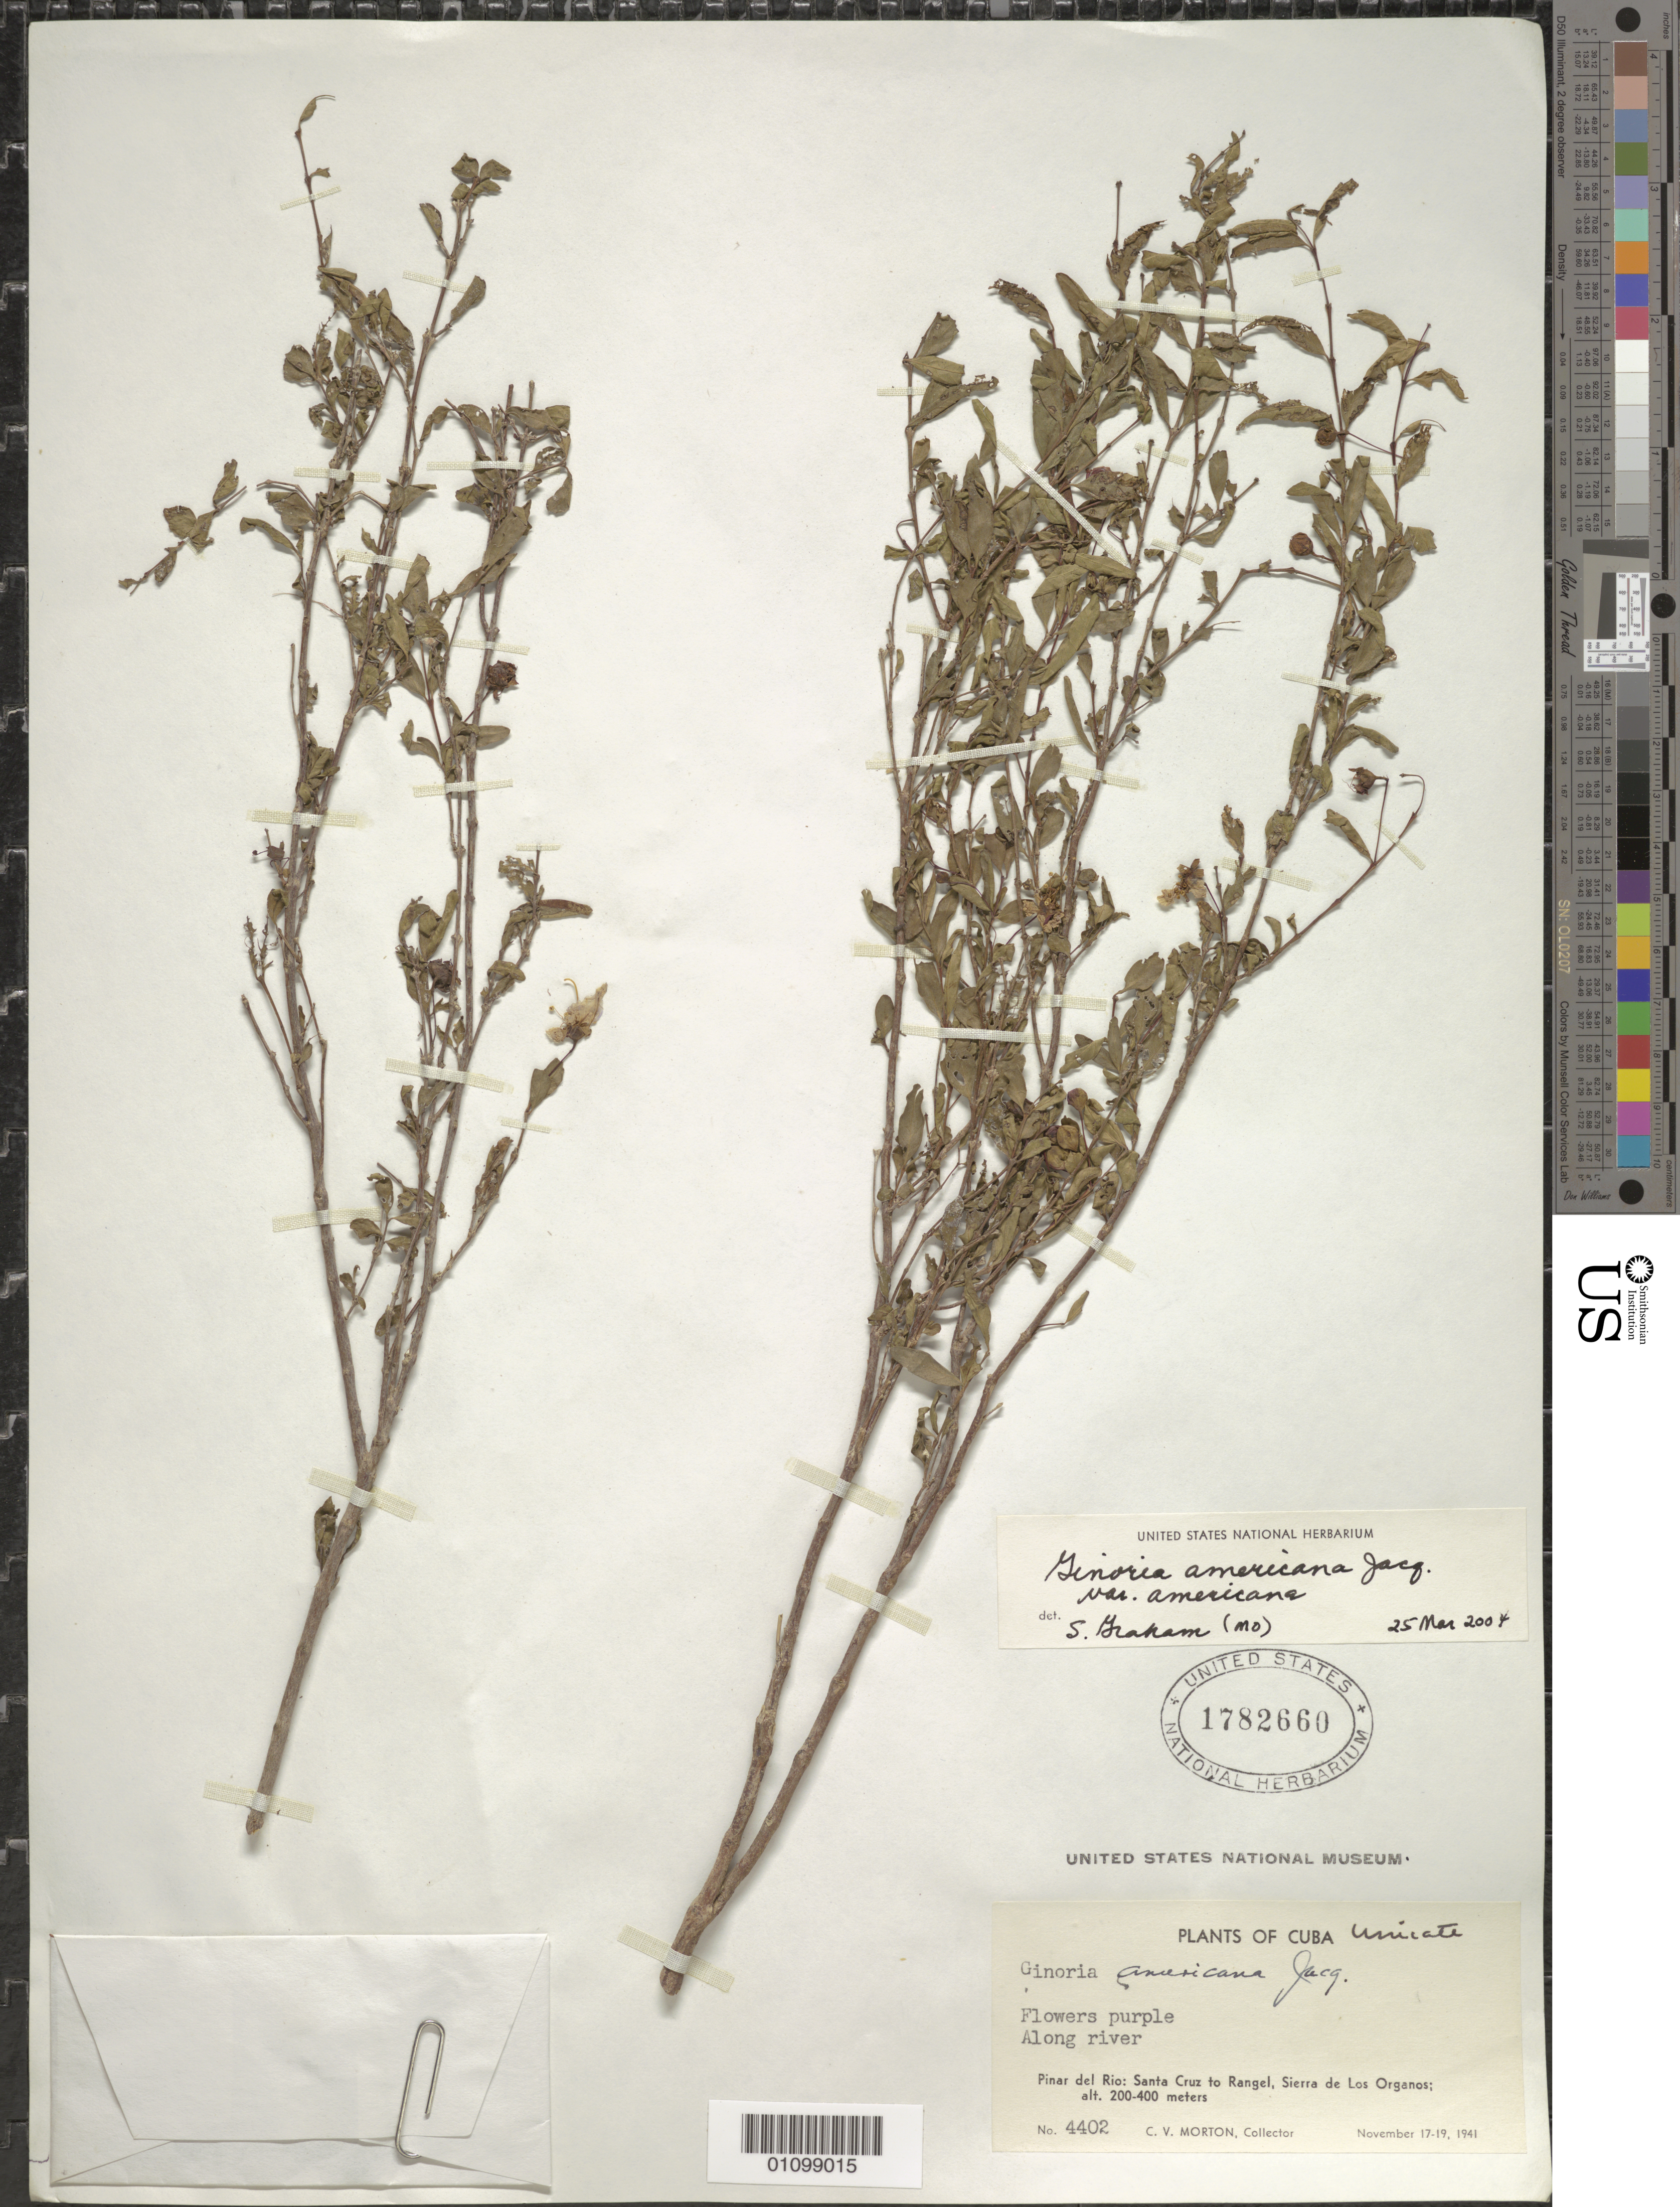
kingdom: Plantae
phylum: Tracheophyta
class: Magnoliopsida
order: Myrtales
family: Lythraceae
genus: Ginoria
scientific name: Ginoria americana var. americana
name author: Jacq.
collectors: C. V. Morton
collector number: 4402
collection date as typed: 17 Nov 1941 to 19 Nov 1941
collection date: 1941-11-17/1941-11-19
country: Cuba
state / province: Pinar del Rio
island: Cuba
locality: Along river Santa Cruz to Rangel, Sierra de Los Organos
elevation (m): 200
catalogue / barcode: US 1782660